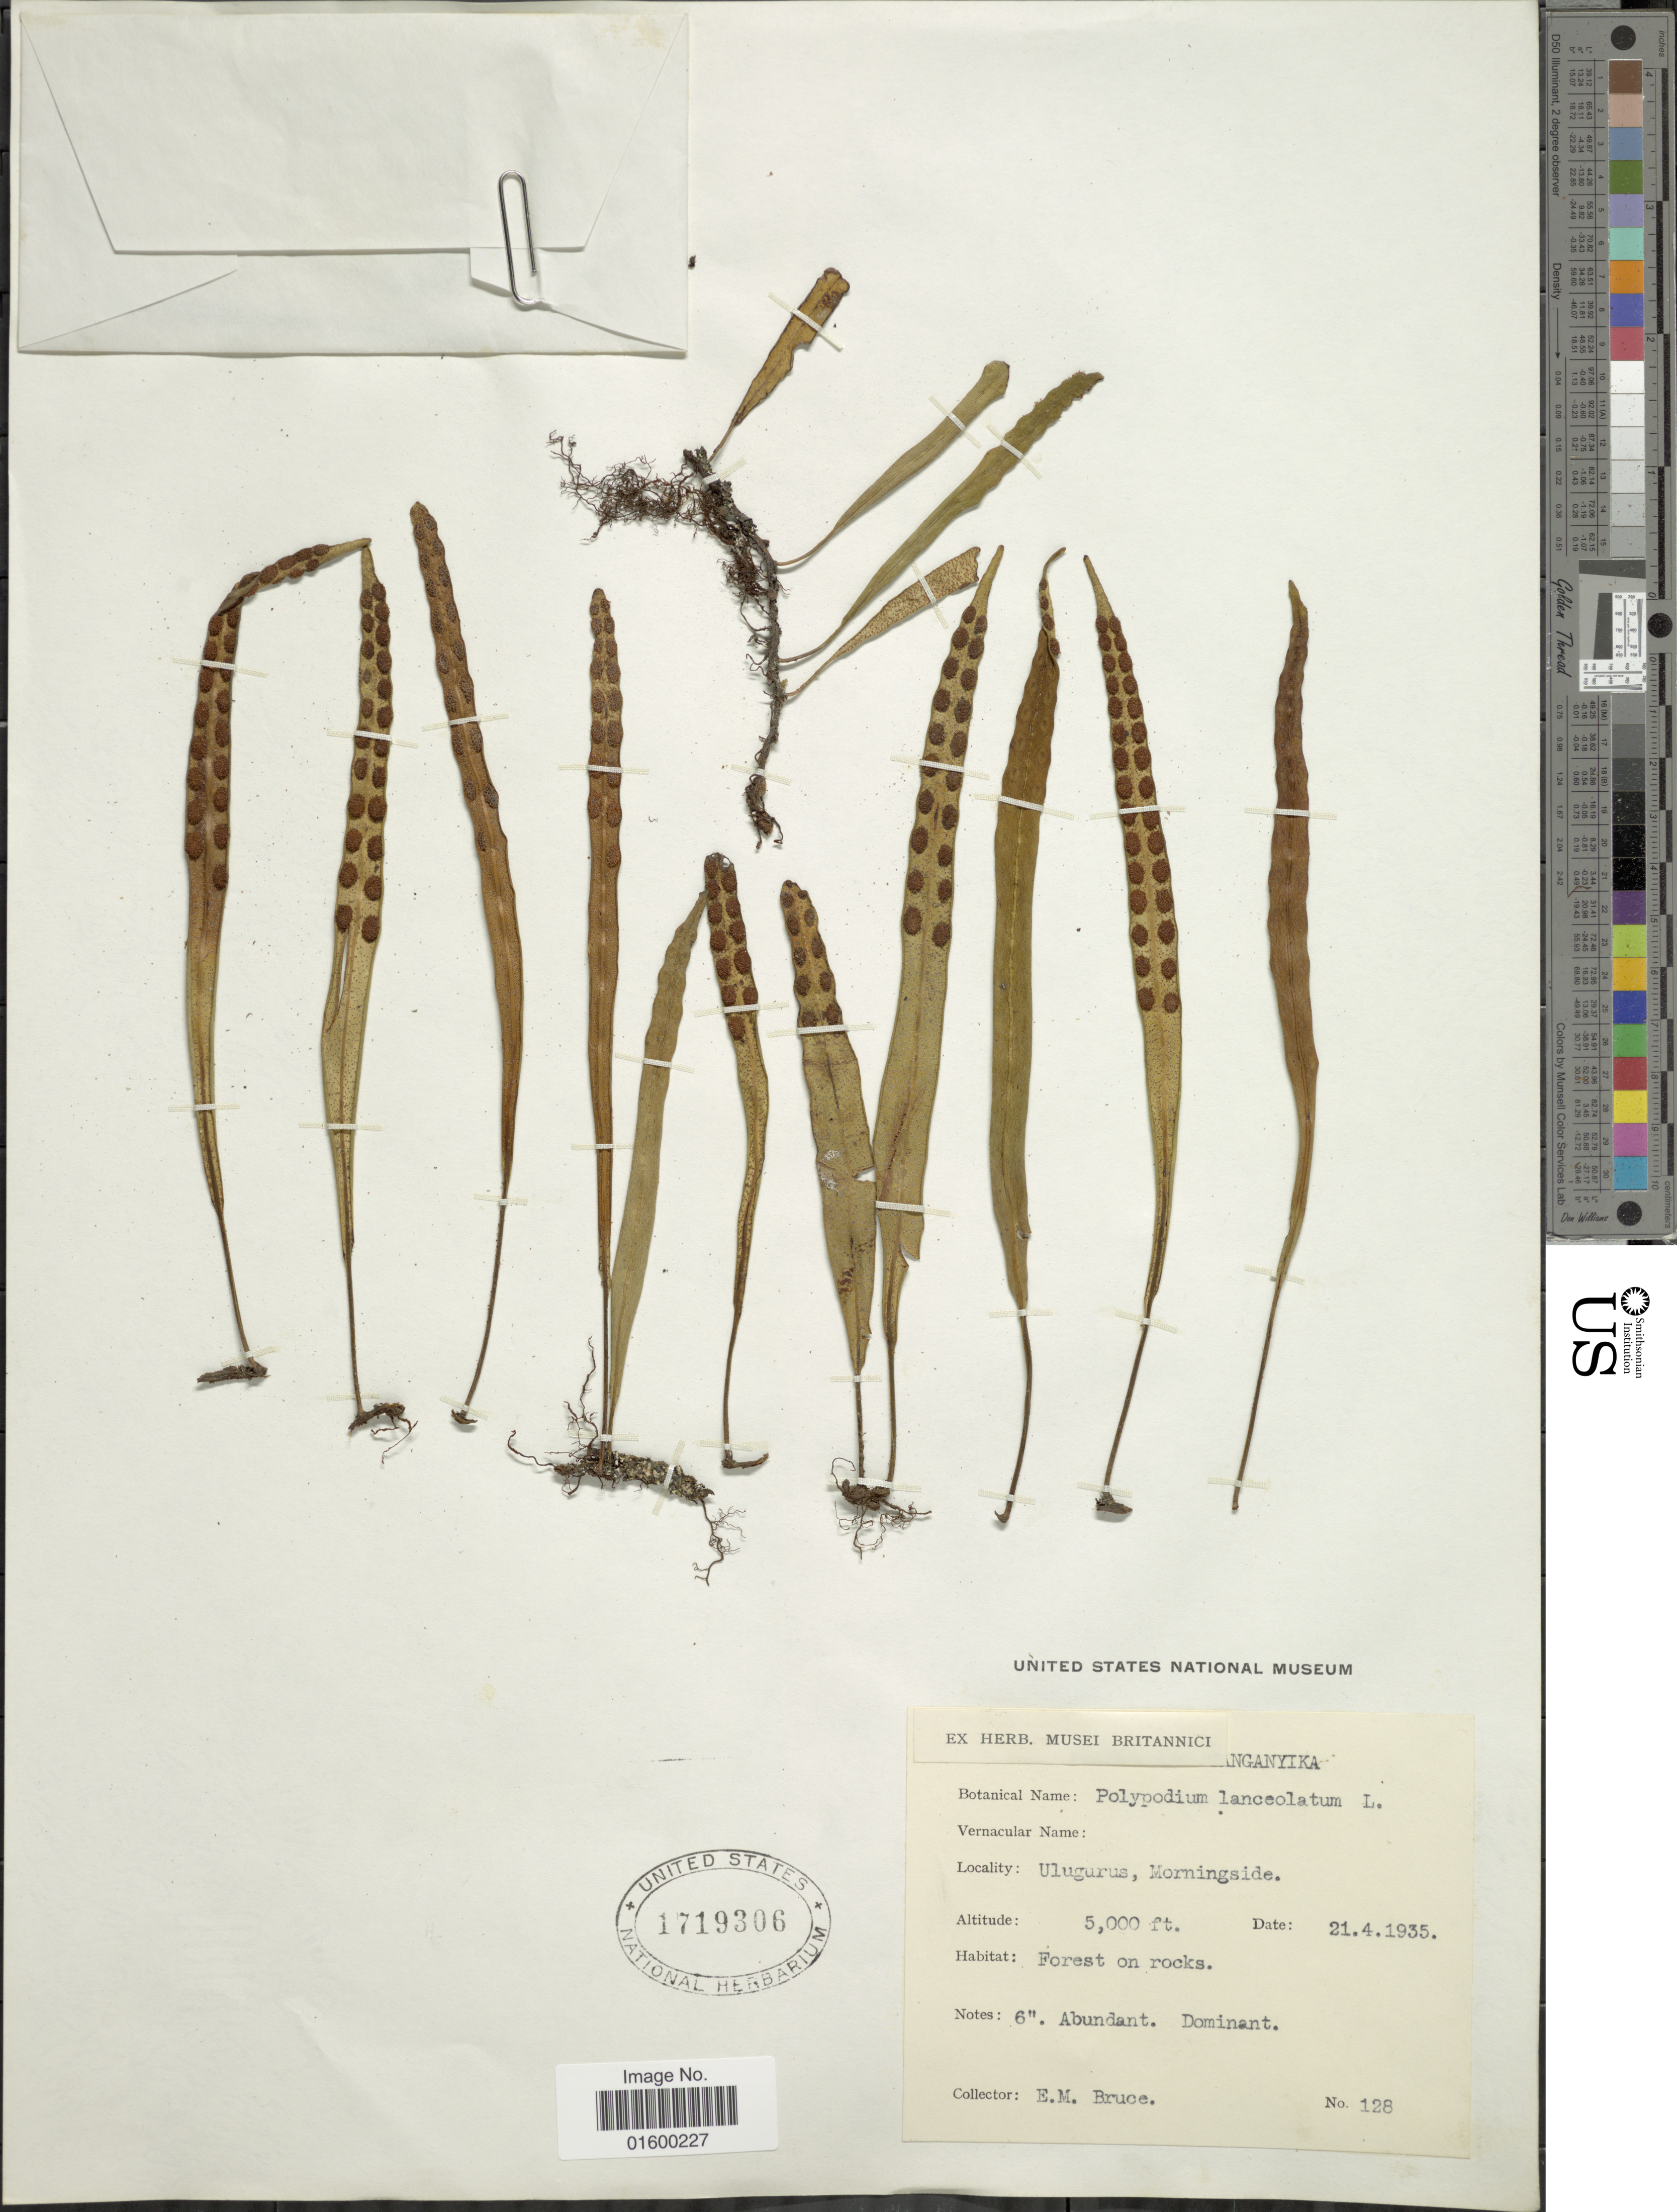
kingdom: Plantae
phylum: Tracheophyta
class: Polypodiopsida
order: Polypodiales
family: Polypodiaceae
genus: Pleopeltis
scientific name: Pleopeltis macrocarpa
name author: (Bory ex Willd.) Kaulf.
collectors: E. Bruce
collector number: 128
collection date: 1935-04-21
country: Tanzania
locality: [illegible text]nganyika, Ulugurus, Morningside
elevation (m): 1524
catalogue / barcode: US 1719306